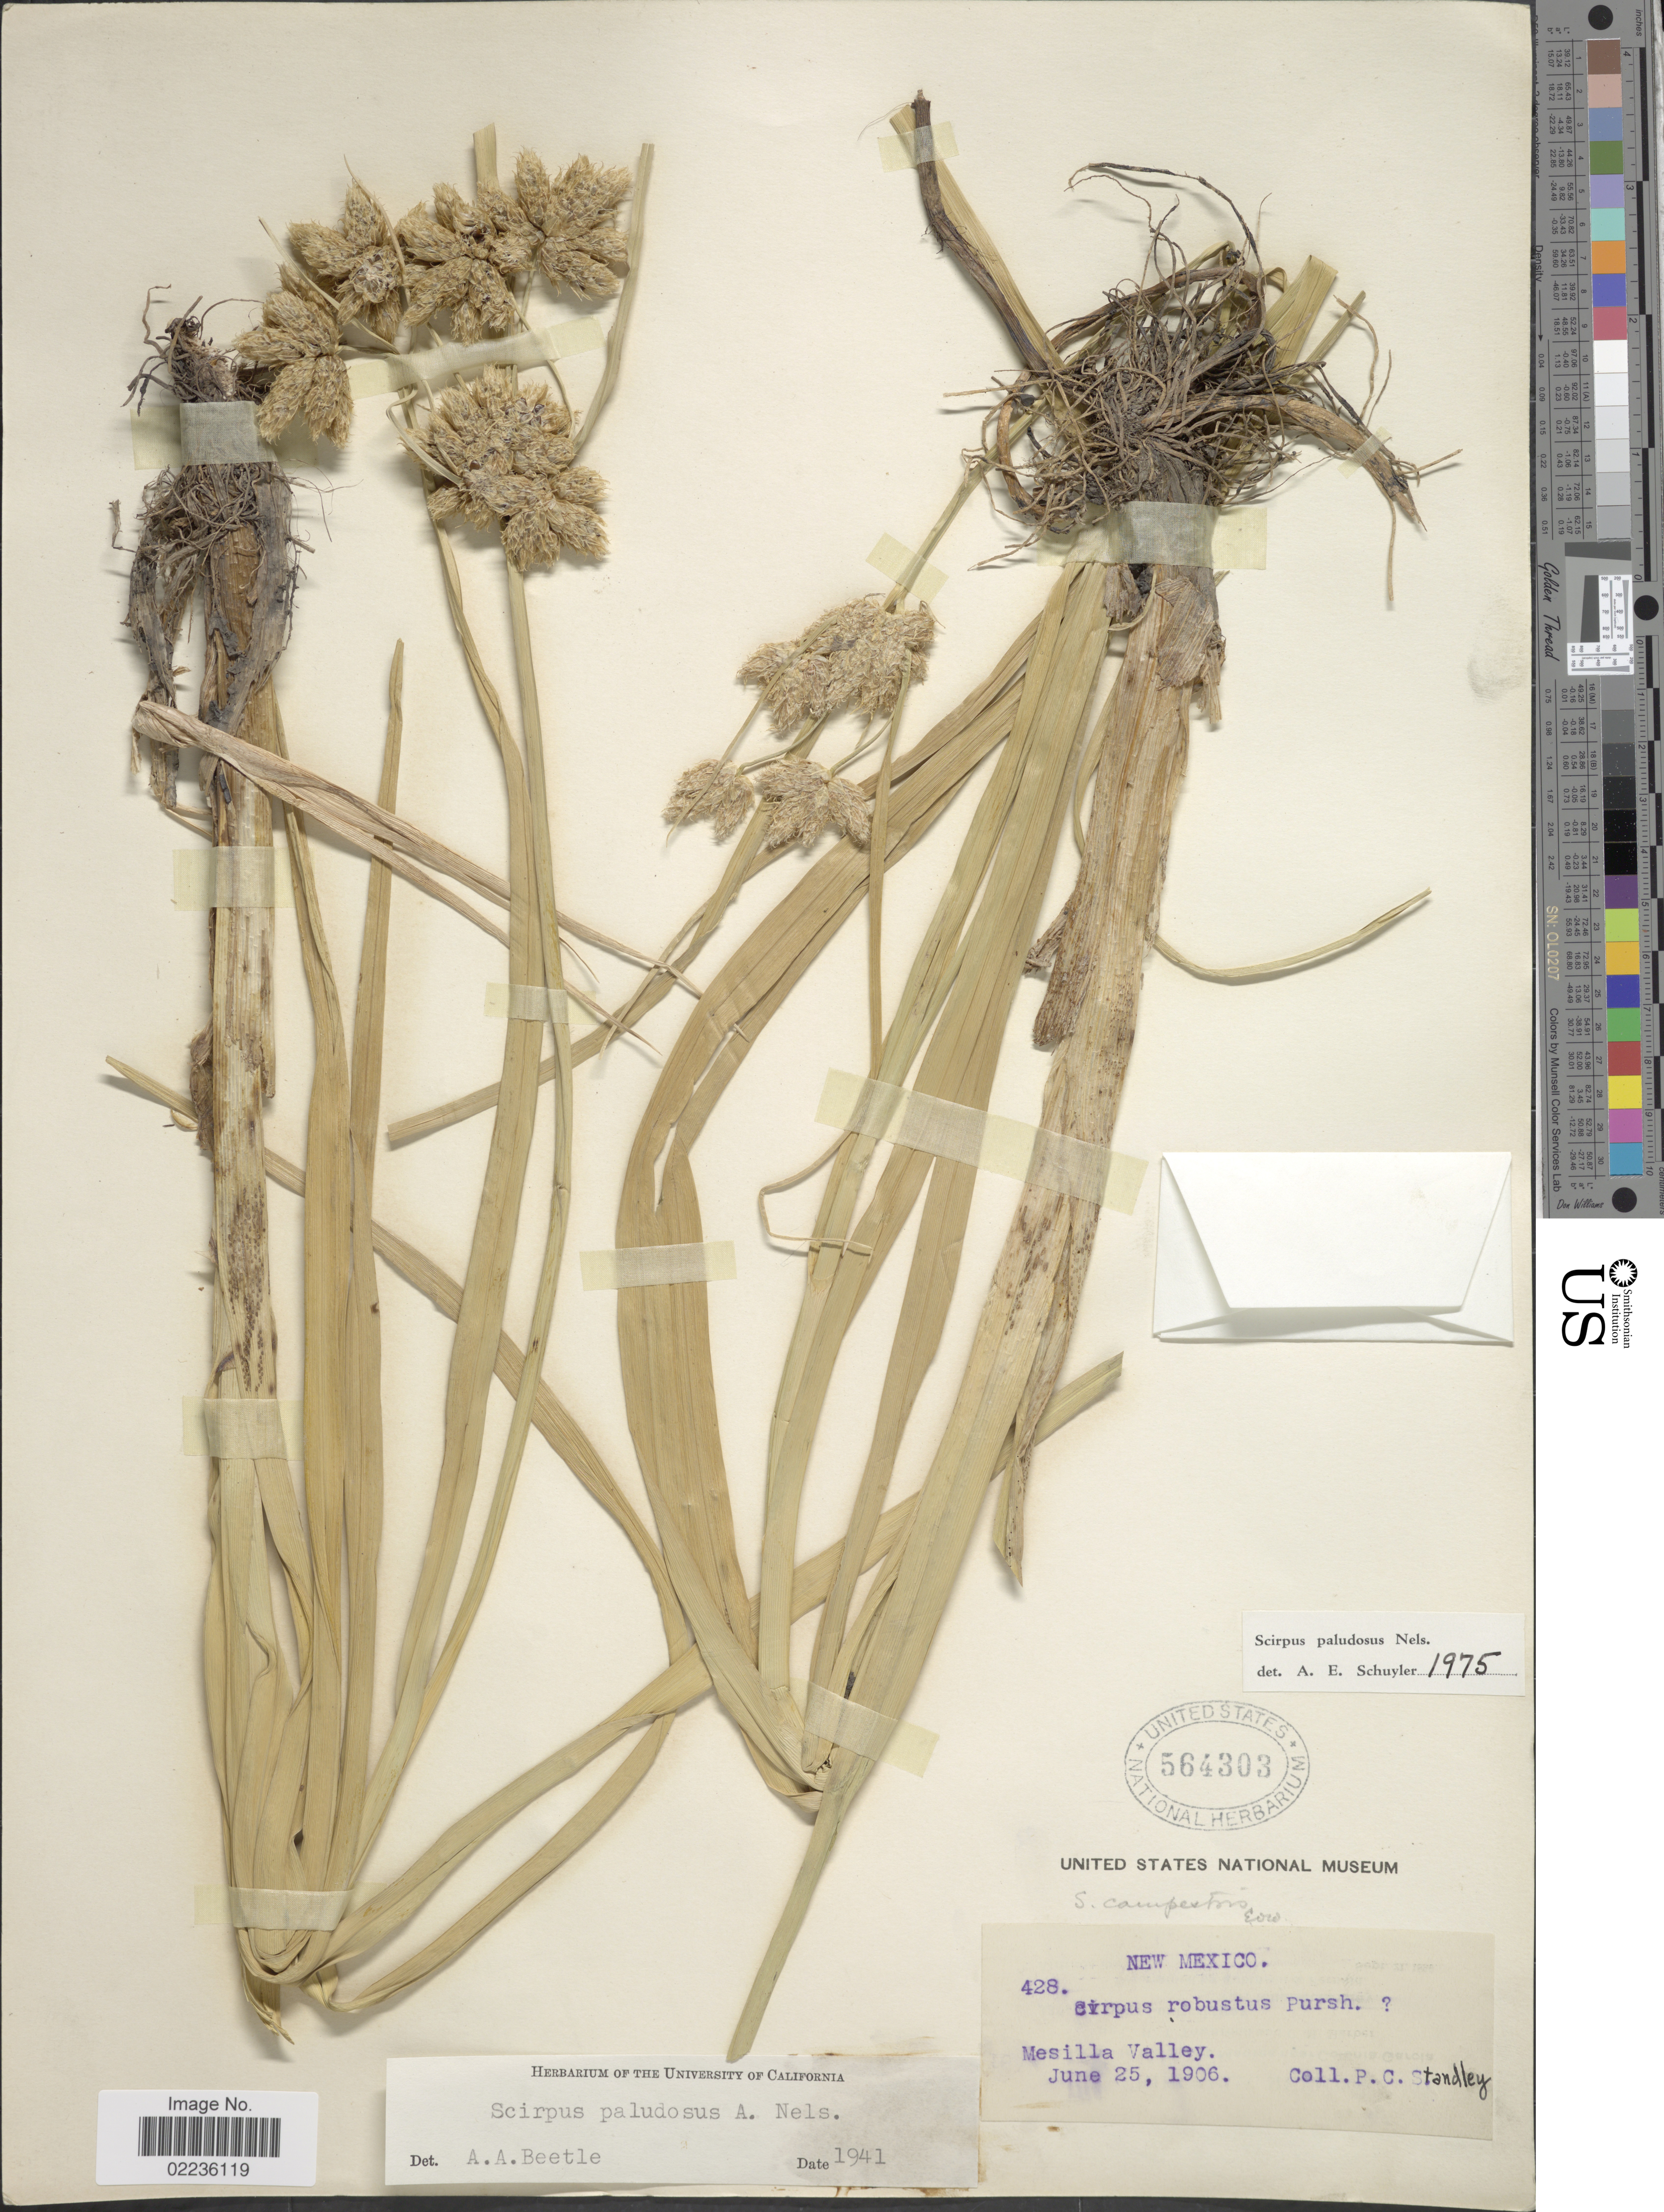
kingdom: Plantae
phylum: Tracheophyta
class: Liliopsida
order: Poales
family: Cyperaceae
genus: Bolboschoenus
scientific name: Bolboschoenus maritimus subsp. paludosus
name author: (A. Nelson) T. Koyama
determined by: Strong, M. T., (US), Smithsonian Institution - National Museum of Natural History (UNITED STATES)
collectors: P. C. Standley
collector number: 428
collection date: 1906-06-25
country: United States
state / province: New Mexico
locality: Mesilla Valley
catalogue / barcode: US 564303